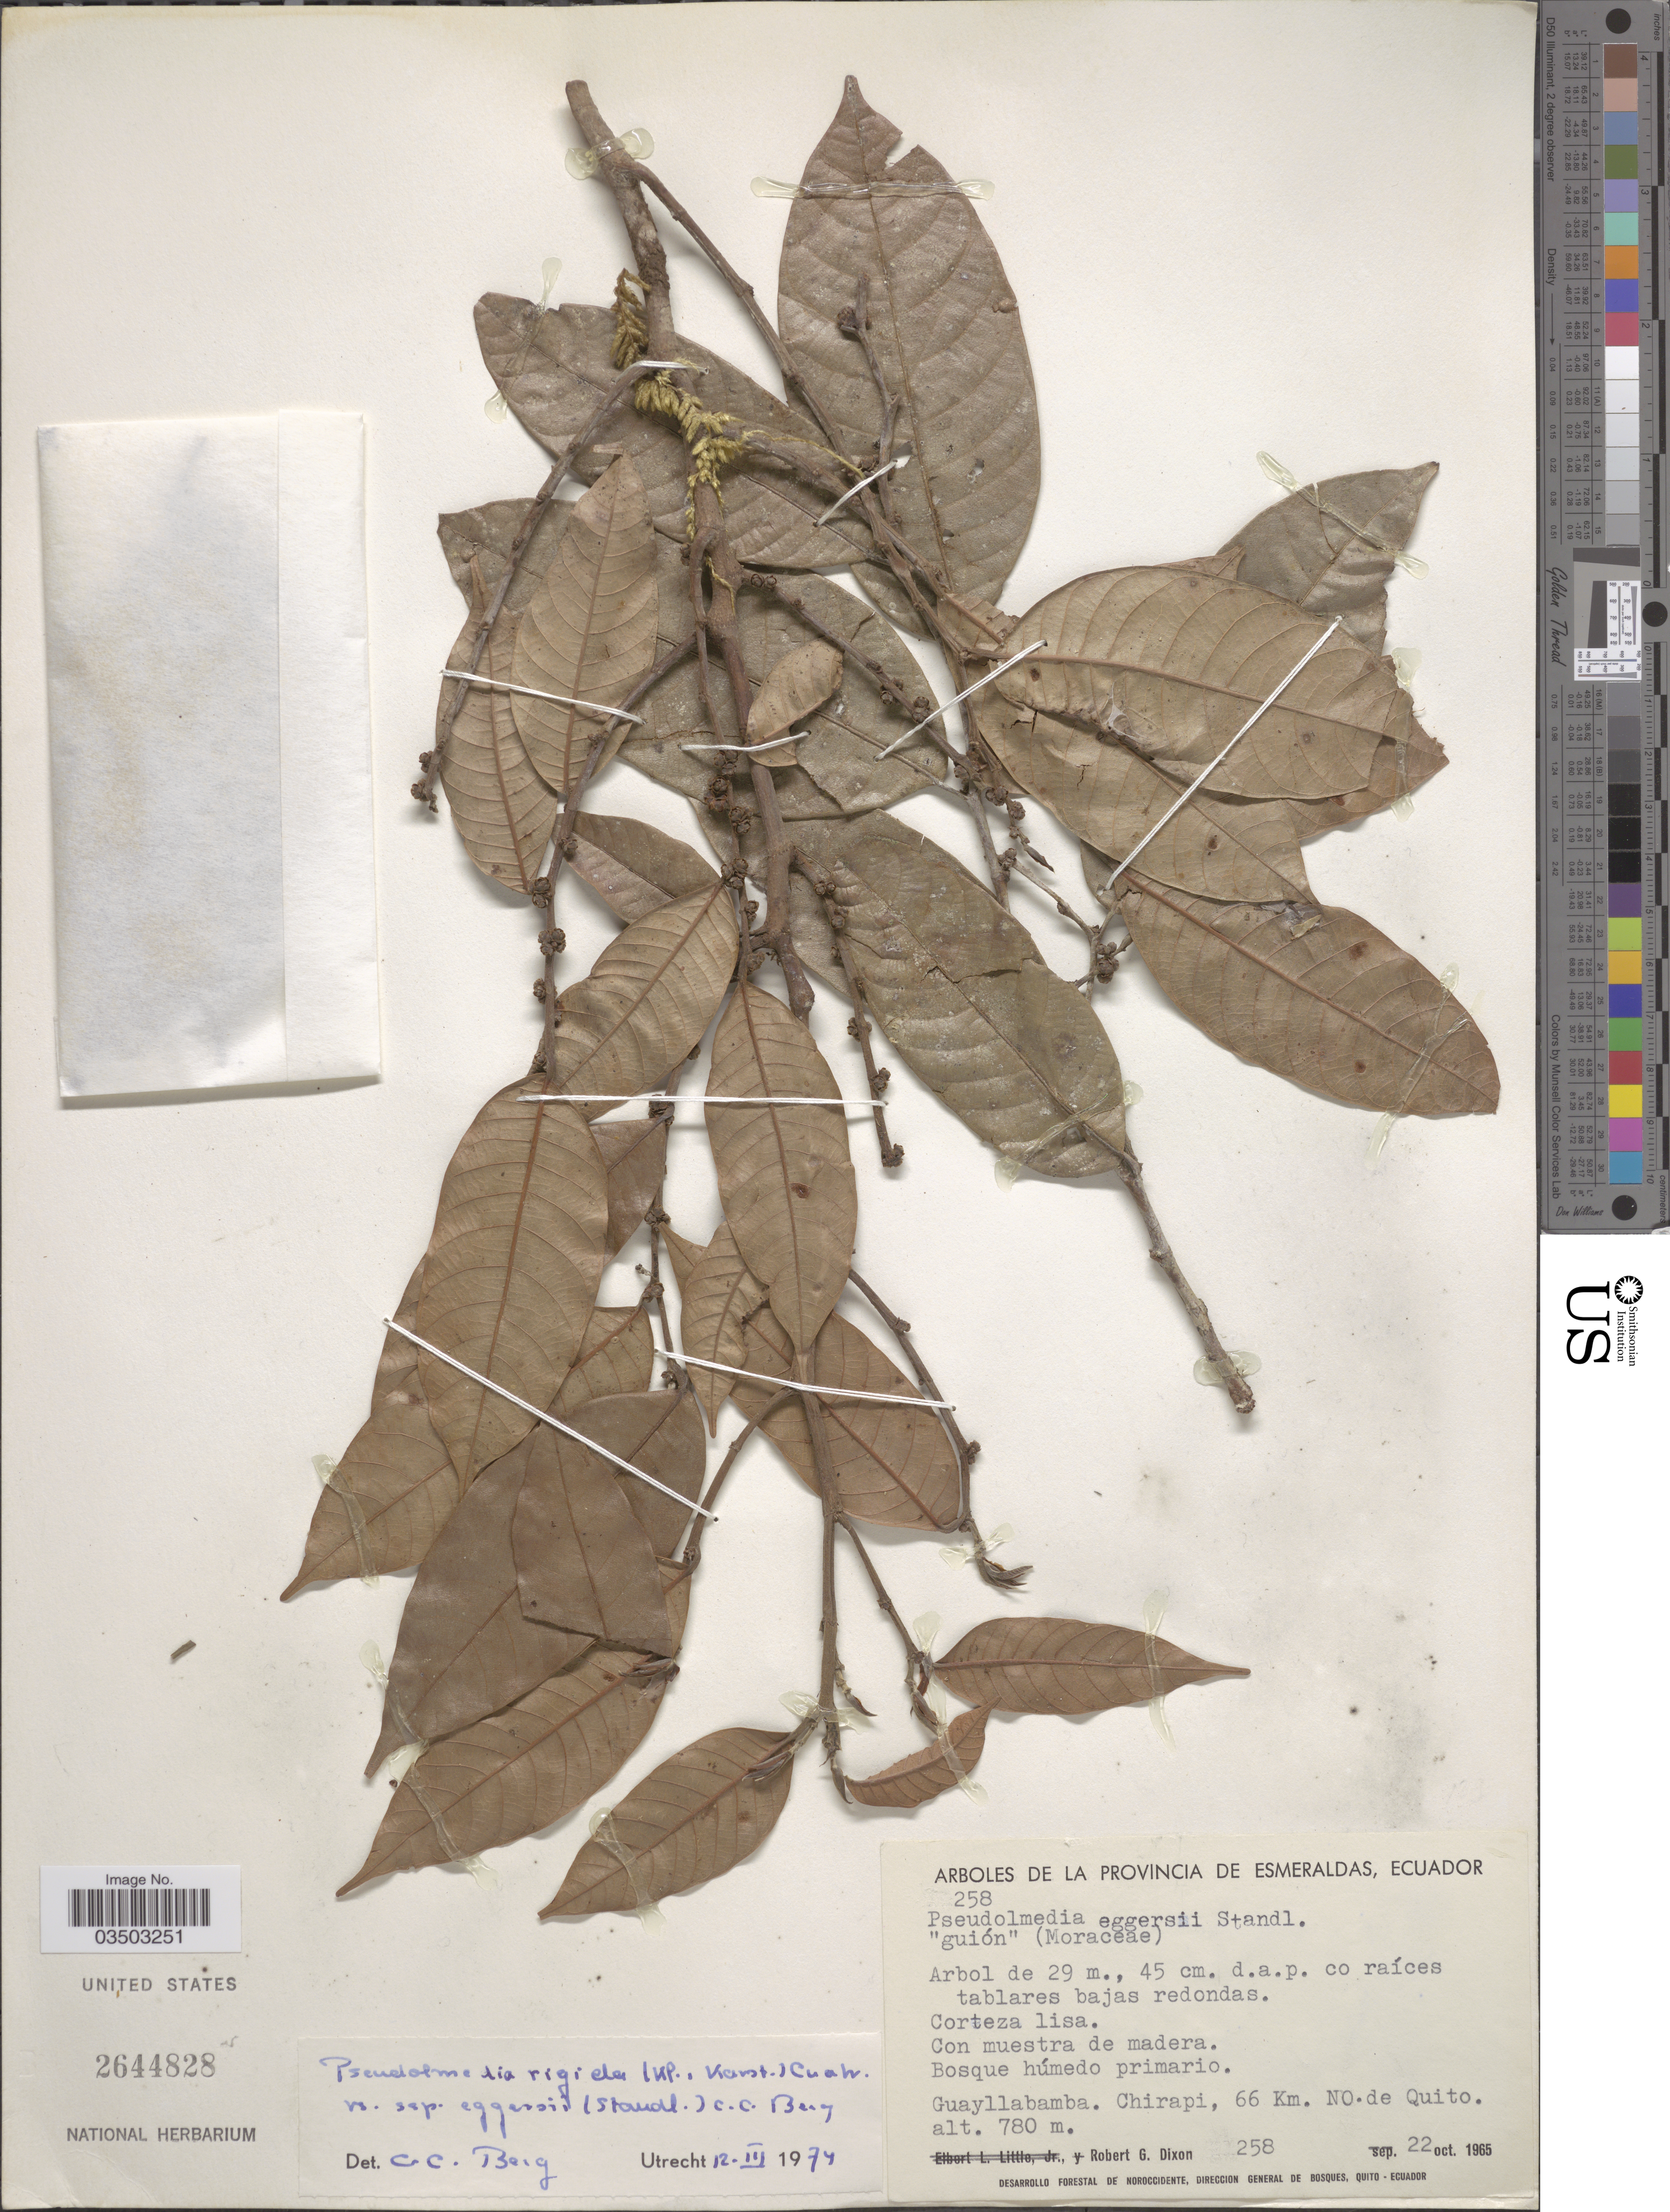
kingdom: Plantae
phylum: Tracheophyta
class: Magnoliopsida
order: Rosales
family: Moraceae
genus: Pseudolmedia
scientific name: Pseudolmedia rigida subsp. eggersii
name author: (Standl.) C.C. Berg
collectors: R. G. Dixon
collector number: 258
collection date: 1965-10-22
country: Ecuador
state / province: Esmeraldas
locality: Guayllabamba. Chirapi, 66 Km. NO.de Quito.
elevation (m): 780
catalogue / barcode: US 2644828